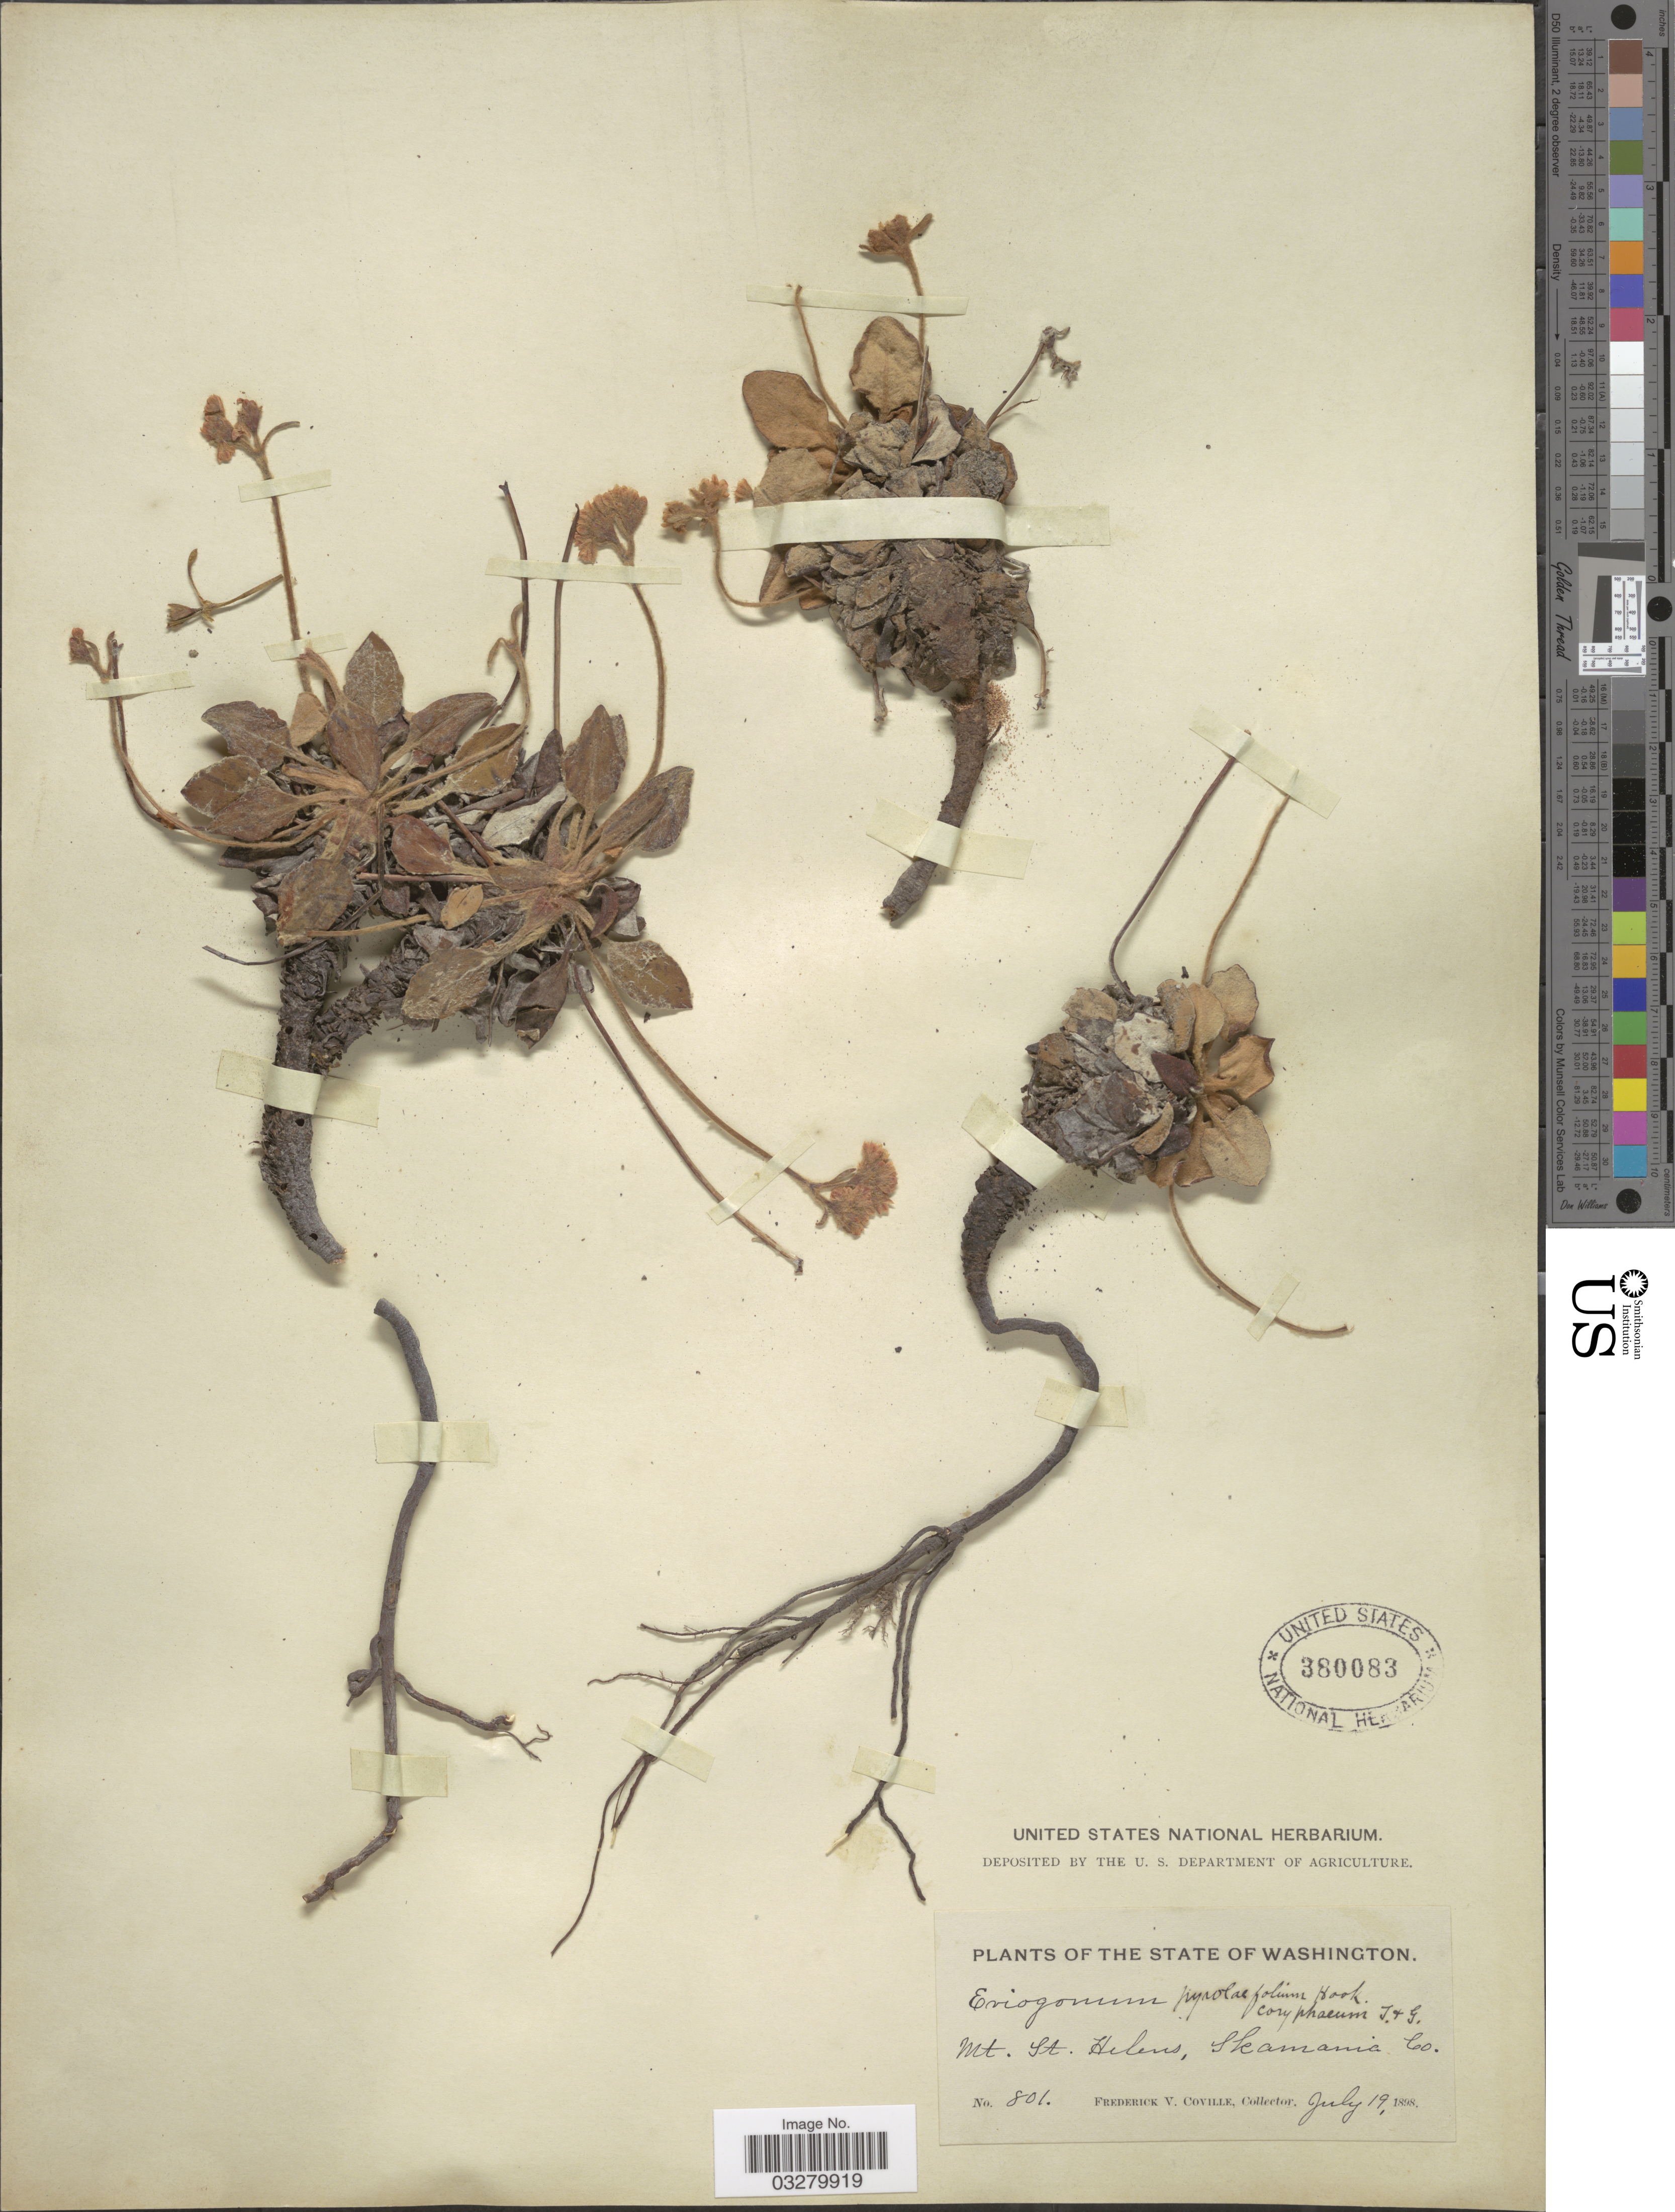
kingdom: Plantae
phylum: Tracheophyta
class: Magnoliopsida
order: Caryophyllales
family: Polygonaceae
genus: Eriogonum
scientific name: Eriogonum pyrolifolium var. coryphaeum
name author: Torr. & A. Gray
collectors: F. V. Coville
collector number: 801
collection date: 1898-07-19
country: United States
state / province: Washington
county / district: Skamania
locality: Mt. St. Helens, Skamania Co.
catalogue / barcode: US 380083